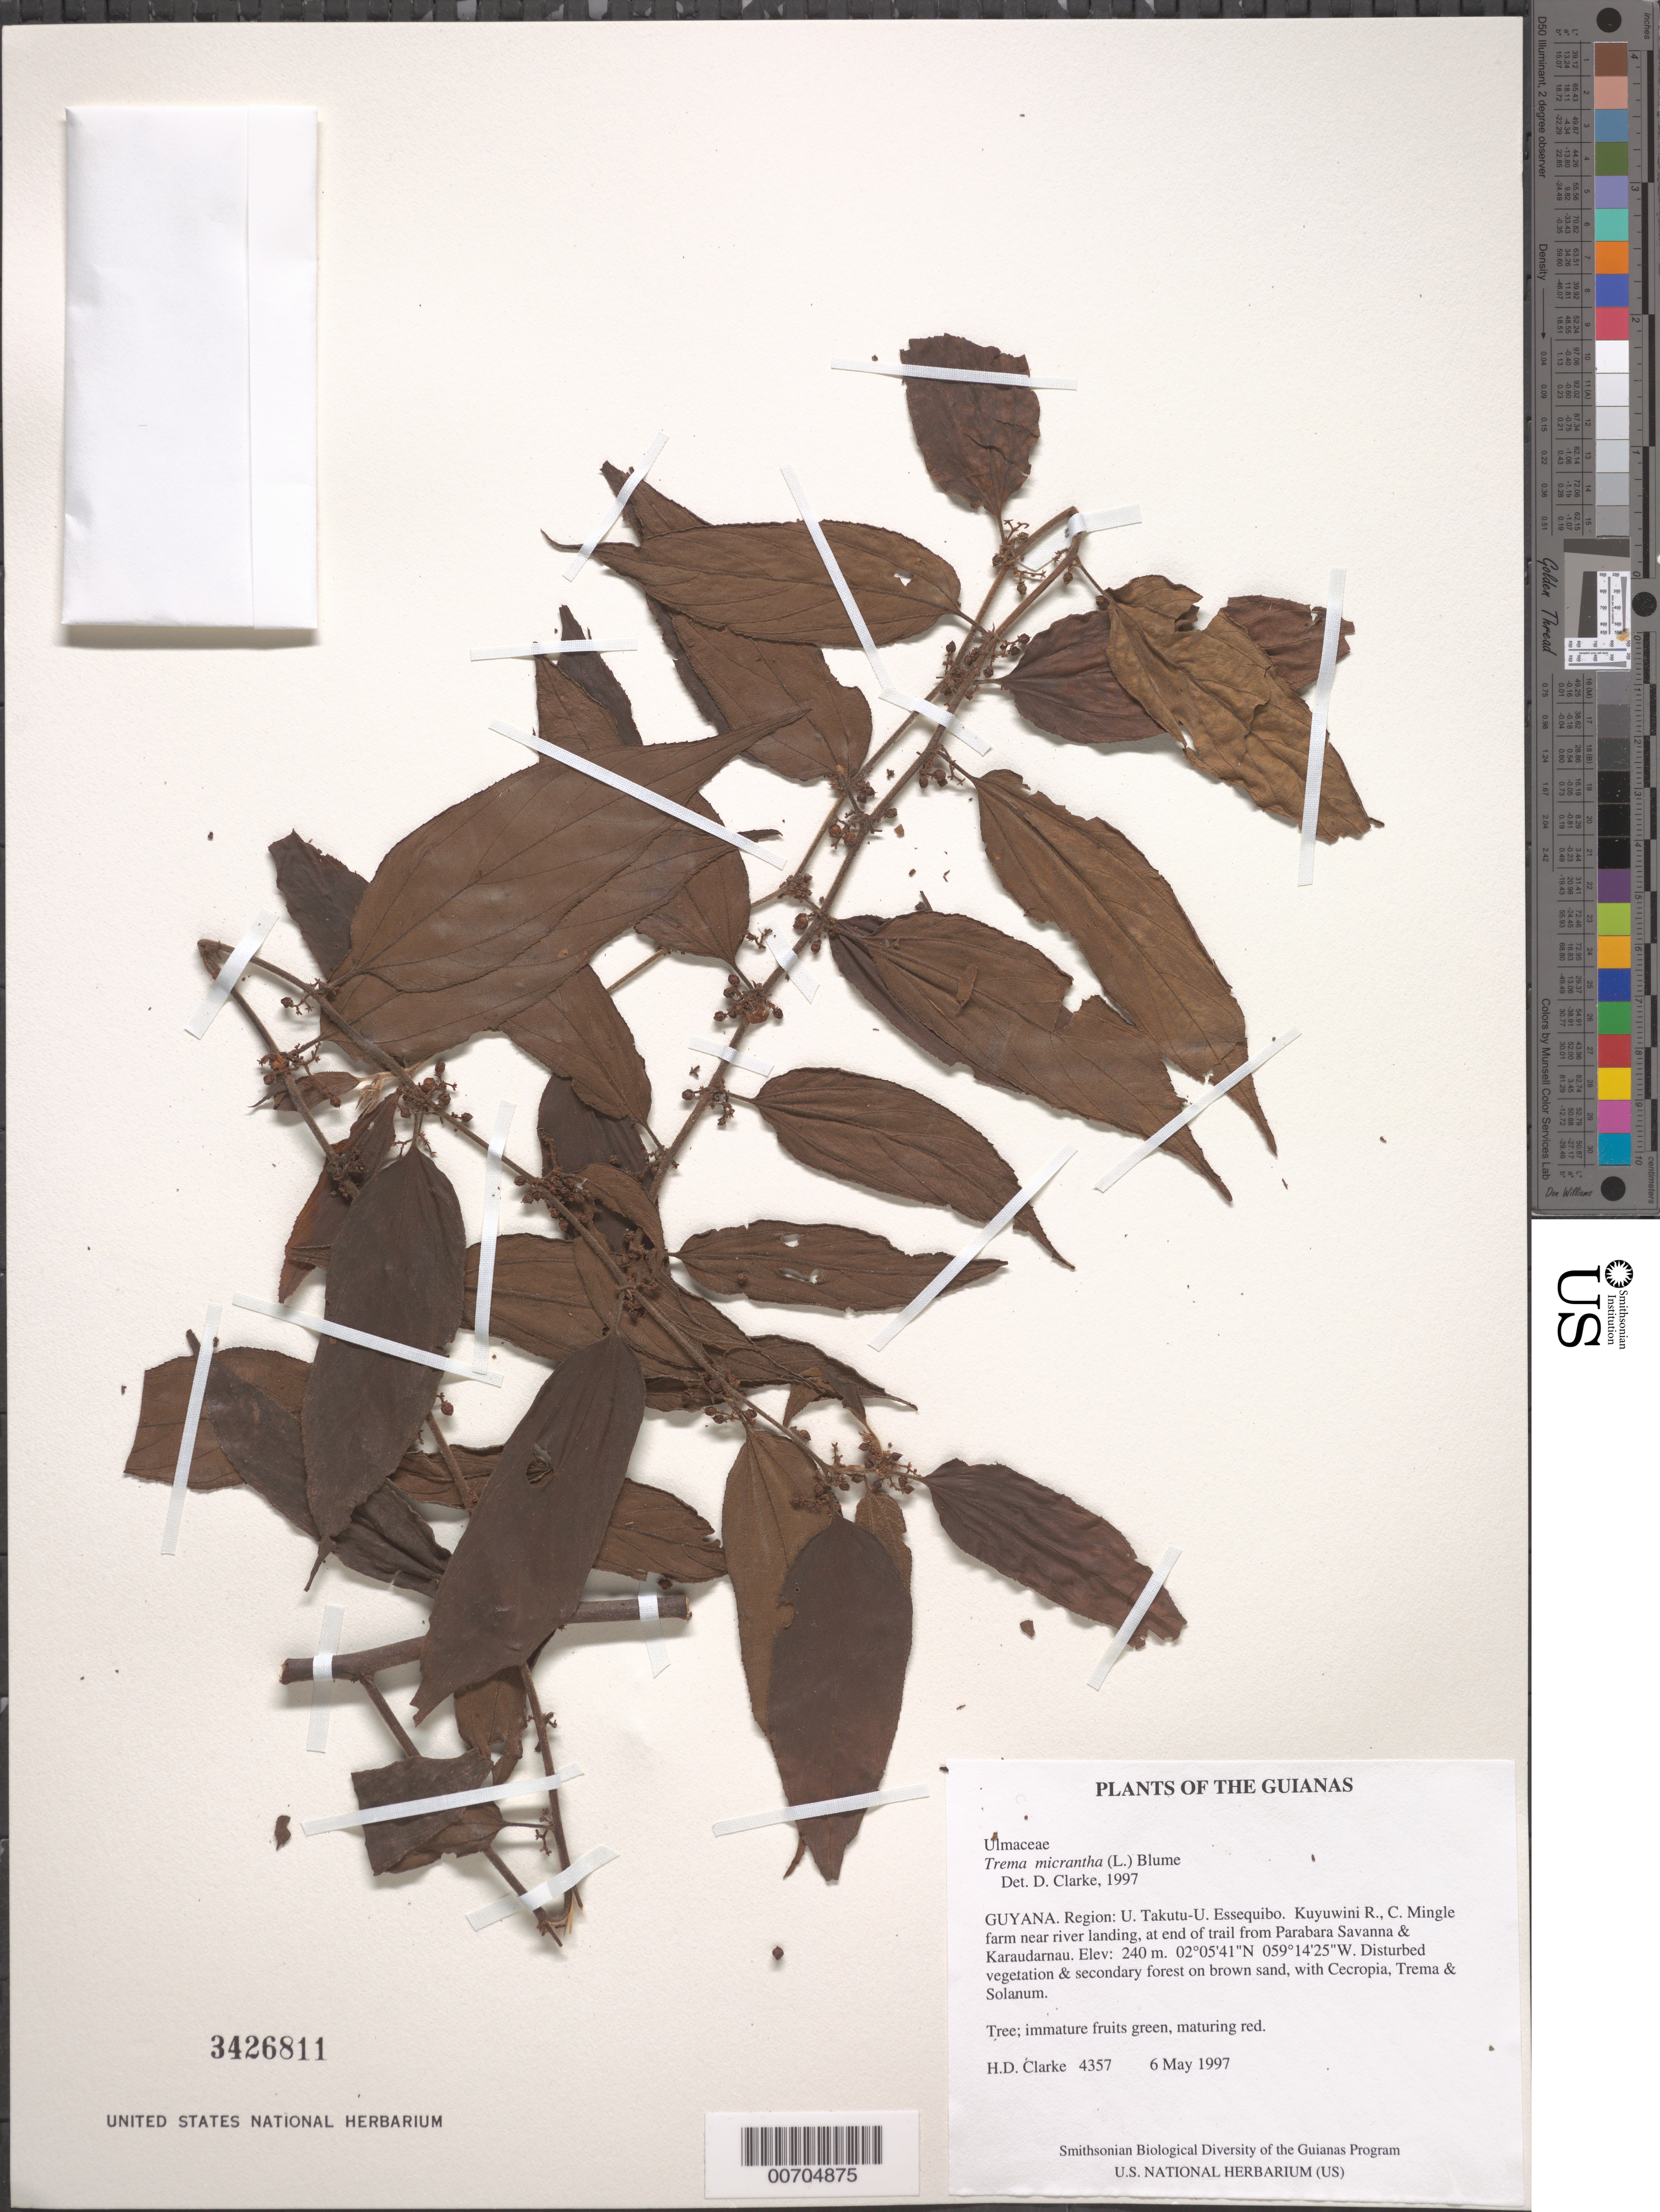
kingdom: Plantae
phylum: Tracheophyta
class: Magnoliopsida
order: Rosales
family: Cannabaceae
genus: Trema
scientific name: Trema micranthum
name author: (L.) Blume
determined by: Clarke, H. D., University of North Carolina (Asheville)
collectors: H. D. Clarke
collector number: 4357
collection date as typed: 6 May 1997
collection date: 1997-05-06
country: Guyana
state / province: U. Takutu-U. Essequibo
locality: Kuyuwini R., C. Mingle farm near river landing, at end of trail from Parabara Savanna & Karaudarnau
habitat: Disturbed vegetation & secondary forest on brown sand, with Cecropia, Trema & Solanum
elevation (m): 240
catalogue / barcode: US 3426811